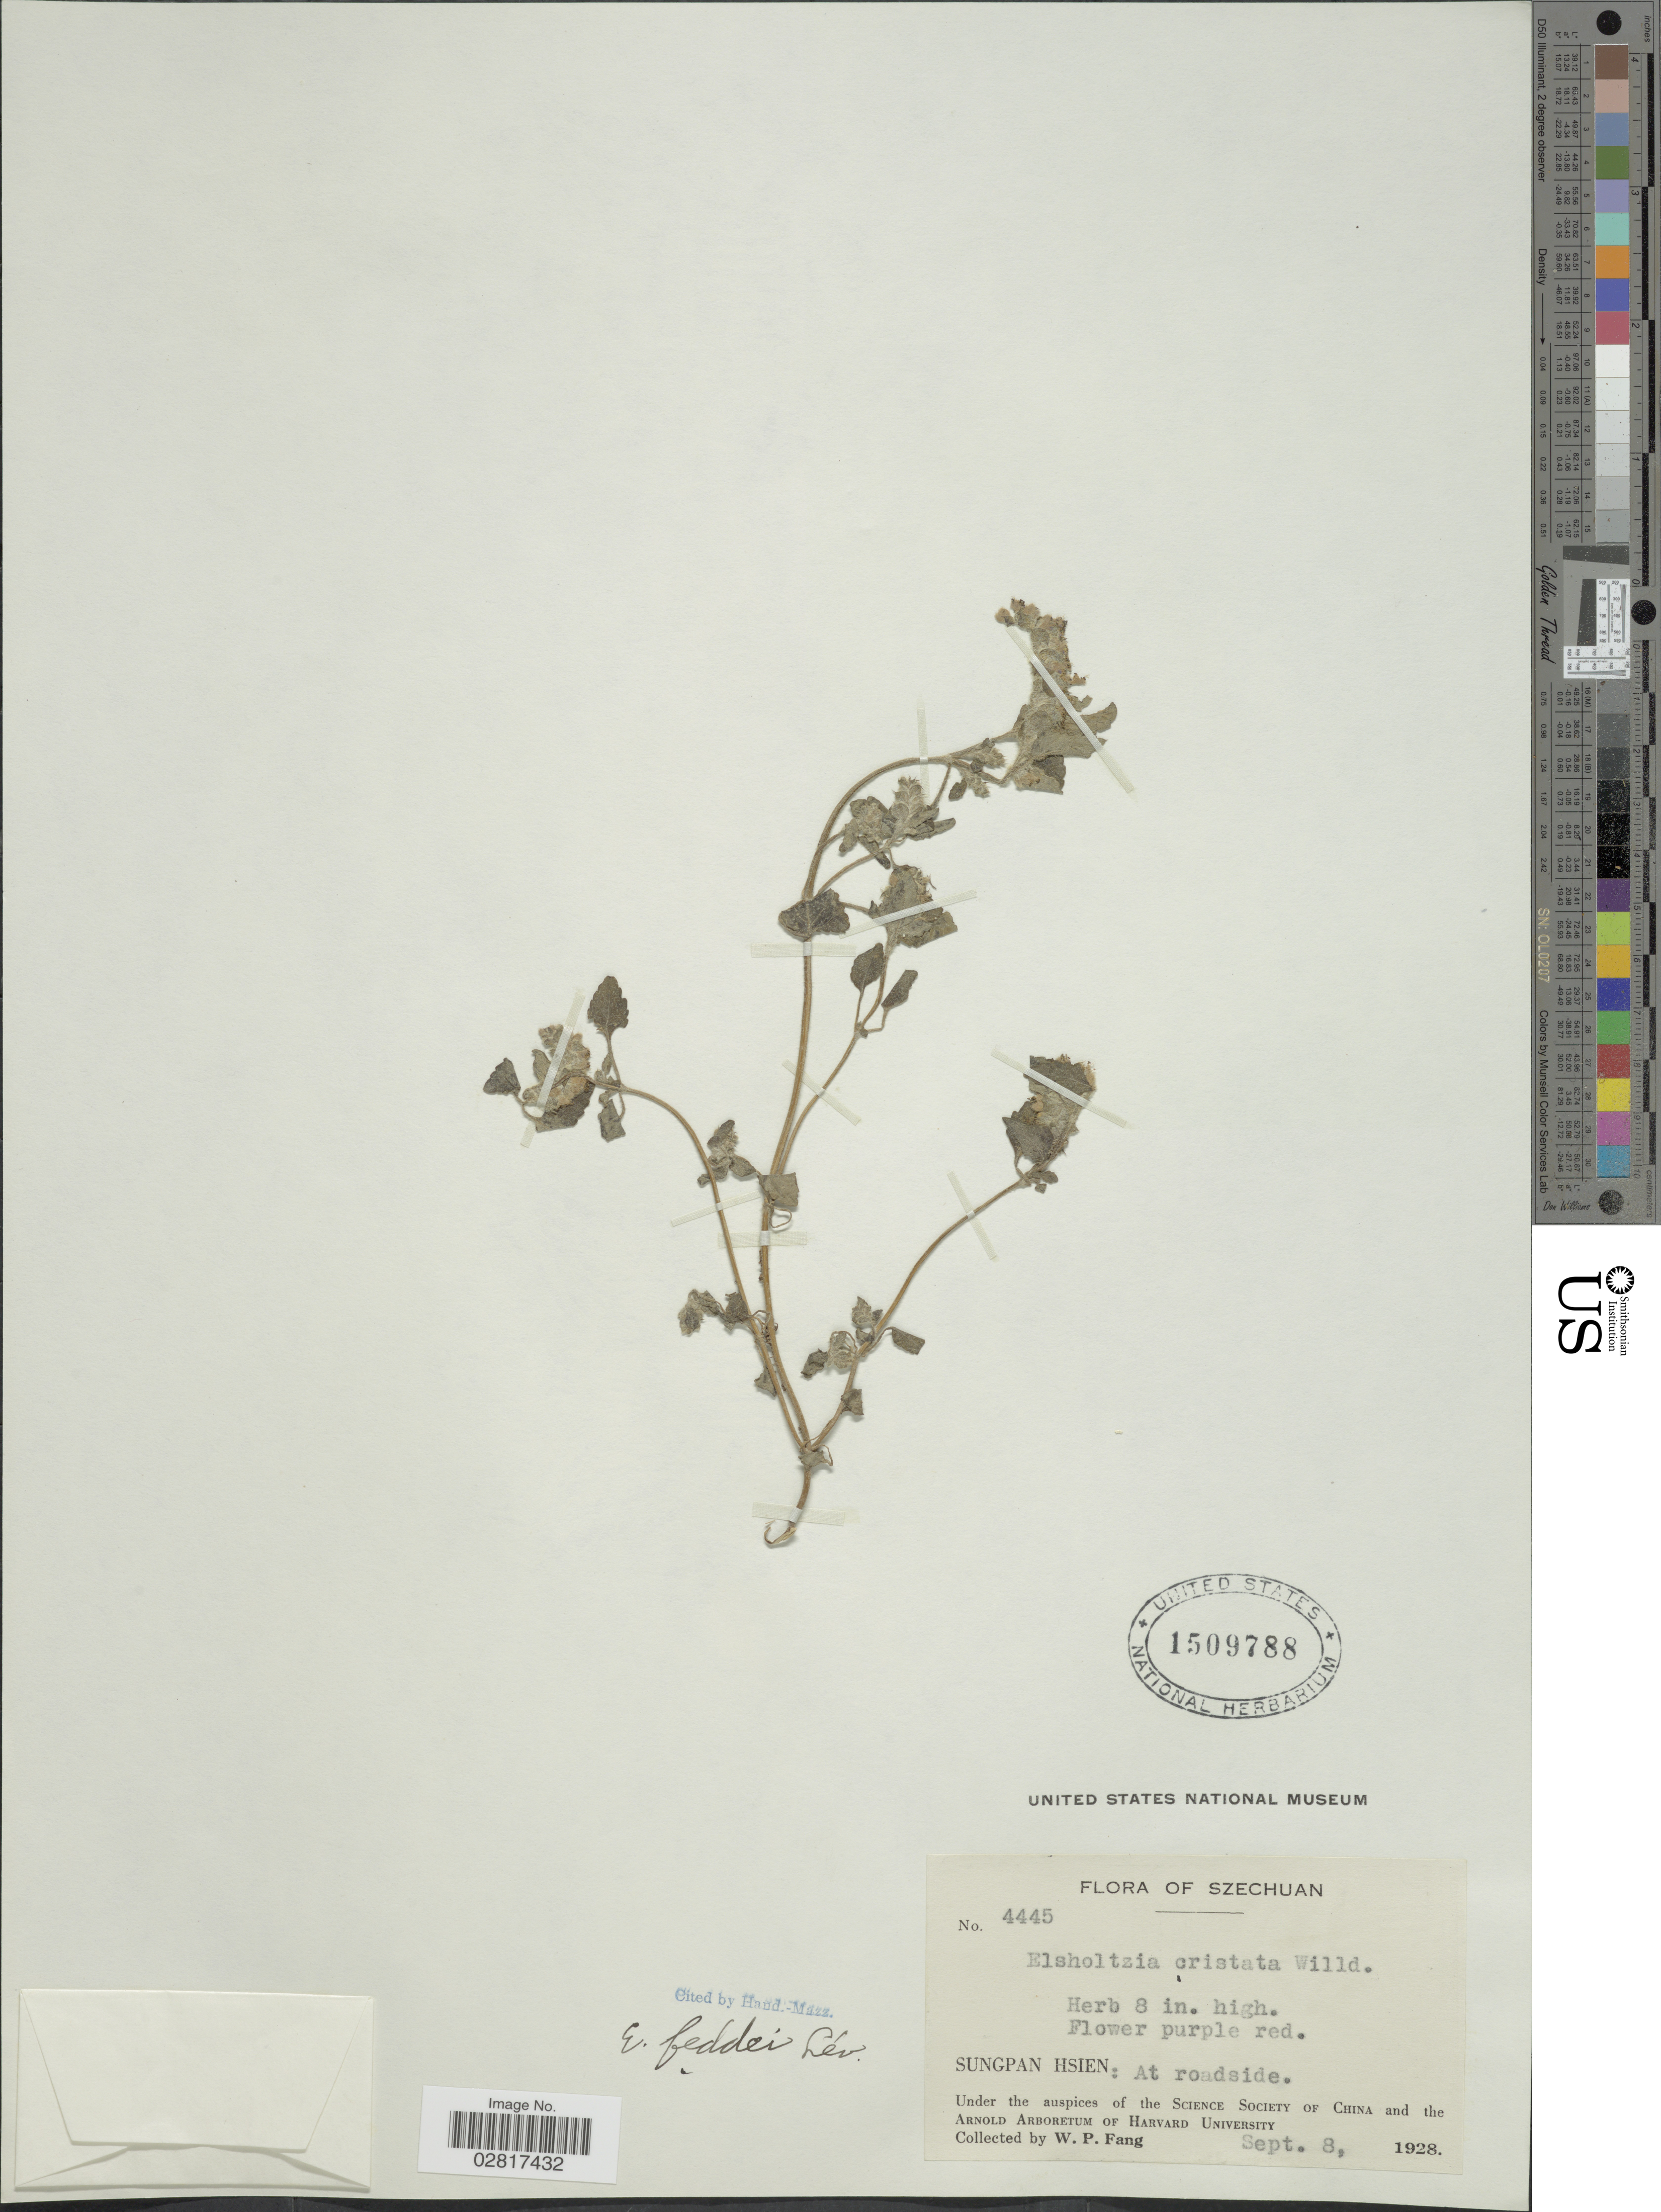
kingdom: Plantae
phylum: Tracheophyta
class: Magnoliopsida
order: Lamiales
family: Lamiaceae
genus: Elsholtzia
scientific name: Elsholtzia feddei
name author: H. Lév.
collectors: W. P. Fang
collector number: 4445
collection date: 1928-09-08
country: China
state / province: Sichuan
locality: Szechuan. Sungpan Hsien: At roadside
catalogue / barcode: US 1509788